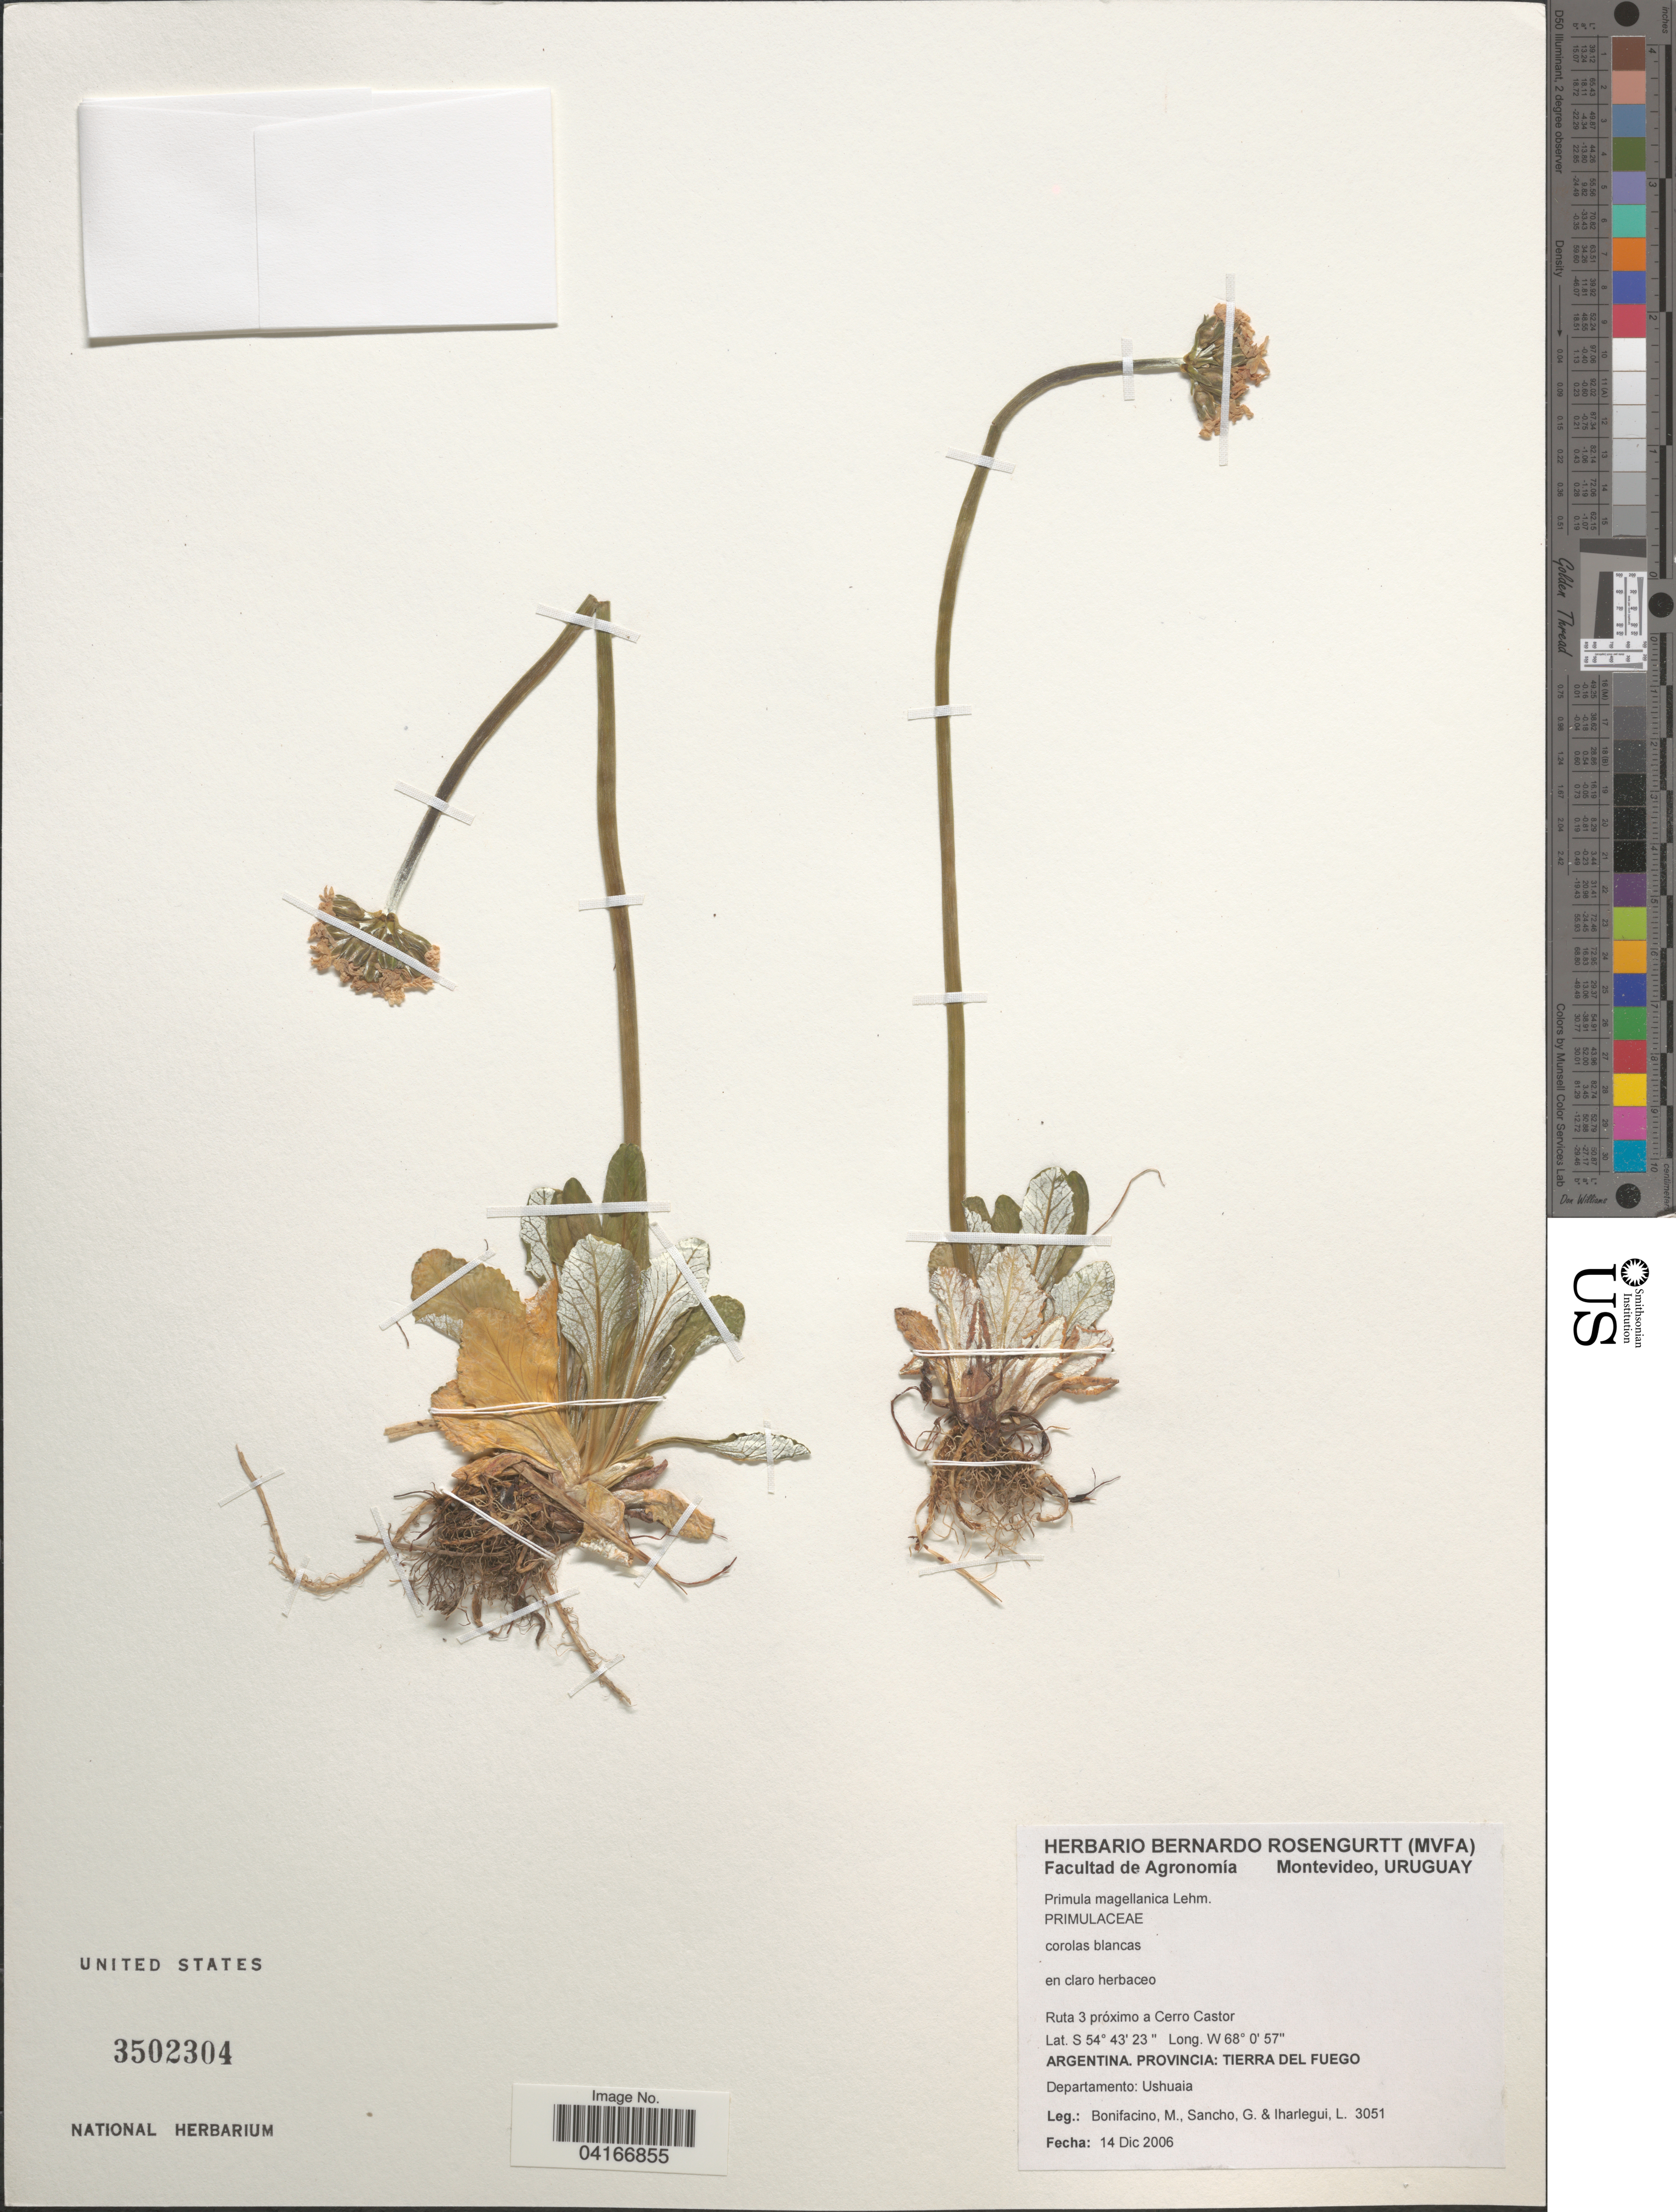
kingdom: Plantae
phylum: Tracheophyta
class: Magnoliopsida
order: Ericales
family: Primulaceae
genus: Primula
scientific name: Primula magellanica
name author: Lehm.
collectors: M. Bonifacino, G. Sancho & L. Iharlegui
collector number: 3051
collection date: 2006-12-14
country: Argentina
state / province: Tierra del Fuego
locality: Ruta 3 próximo a Cerro Castor. Departamento: Ushuaia.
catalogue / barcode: US 3502304